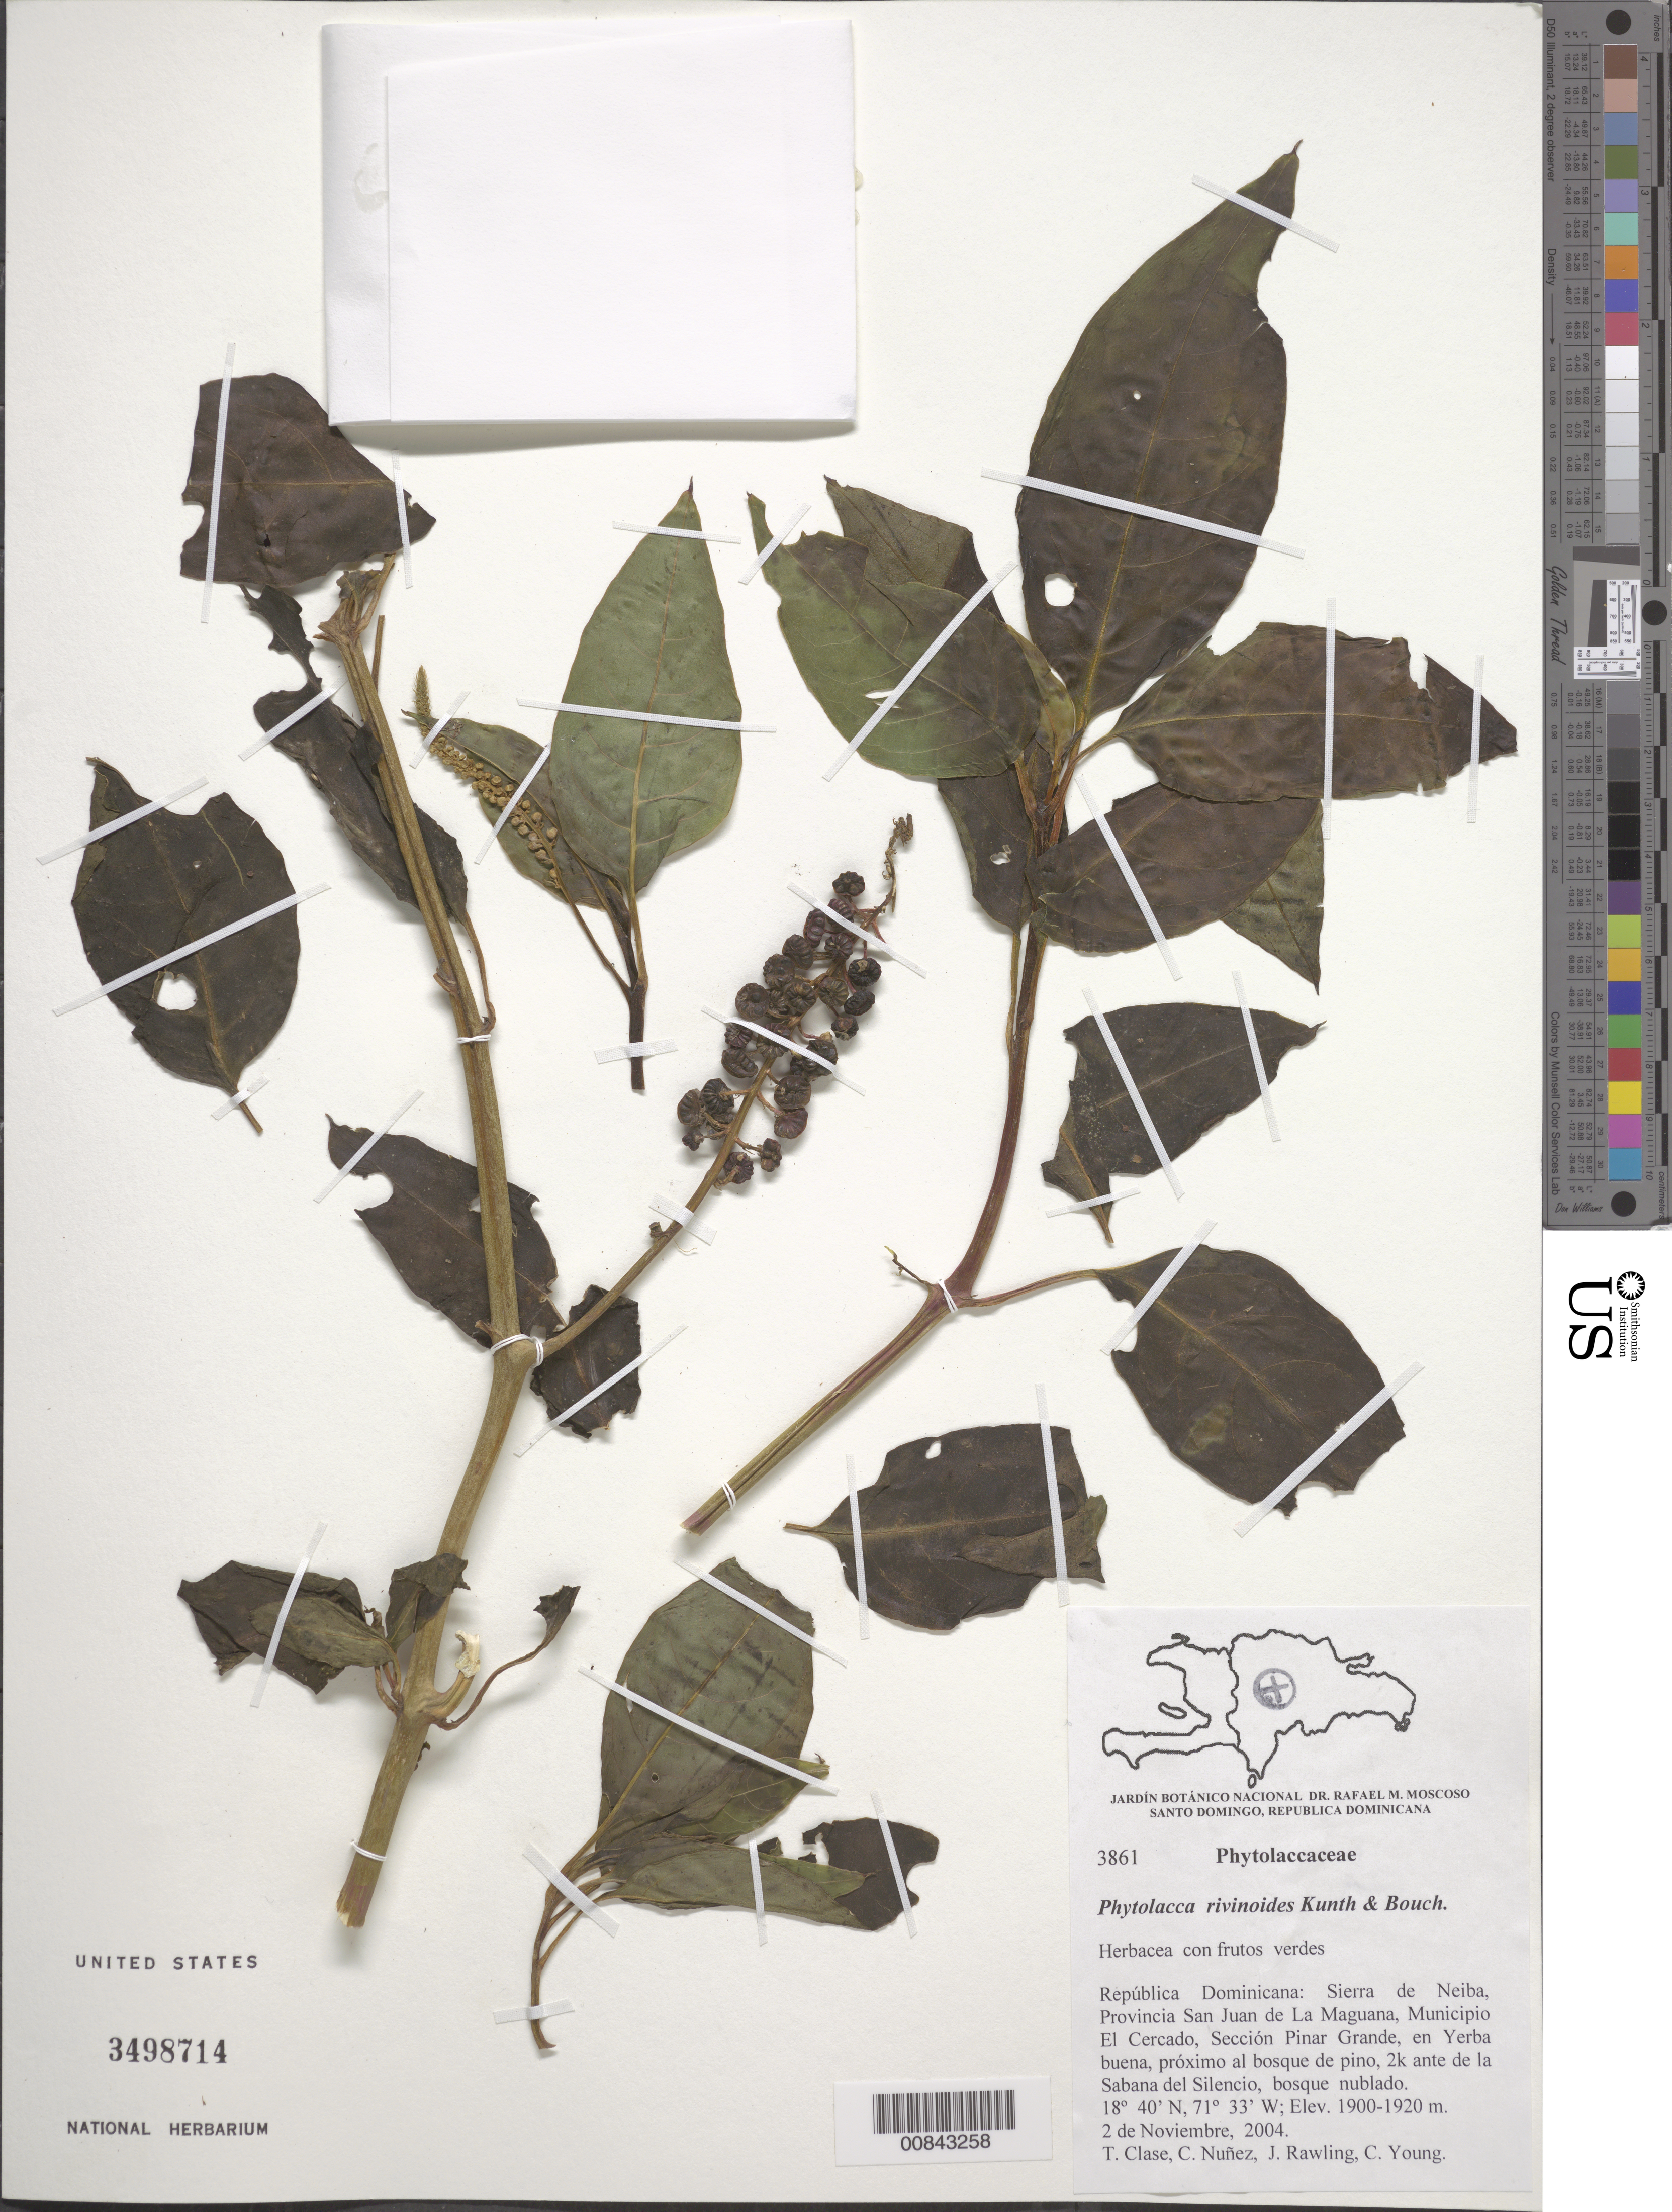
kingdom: Plantae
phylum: Tracheophyta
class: Magnoliopsida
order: Caryophyllales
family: Phytolaccaceae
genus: Phytolacca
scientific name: Phytolacca rivinoides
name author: Kunth & C.D. Bouché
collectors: T. Clase, C. Nunez, J. Rawling & C. Young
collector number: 3861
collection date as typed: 02 Nov 2004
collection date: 2004-11-02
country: Dominican Republic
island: Hispaniola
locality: Sierra de Neiba, Prov. San Juan de La Maguana, Mun. El Cercado, Sección Pinar Grande Paraje La Navaja (Yerba buena), próximo al pinar 2k, ante de la Sabana del Silencio.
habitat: Bosque nublado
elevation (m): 1900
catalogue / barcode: US 3498714